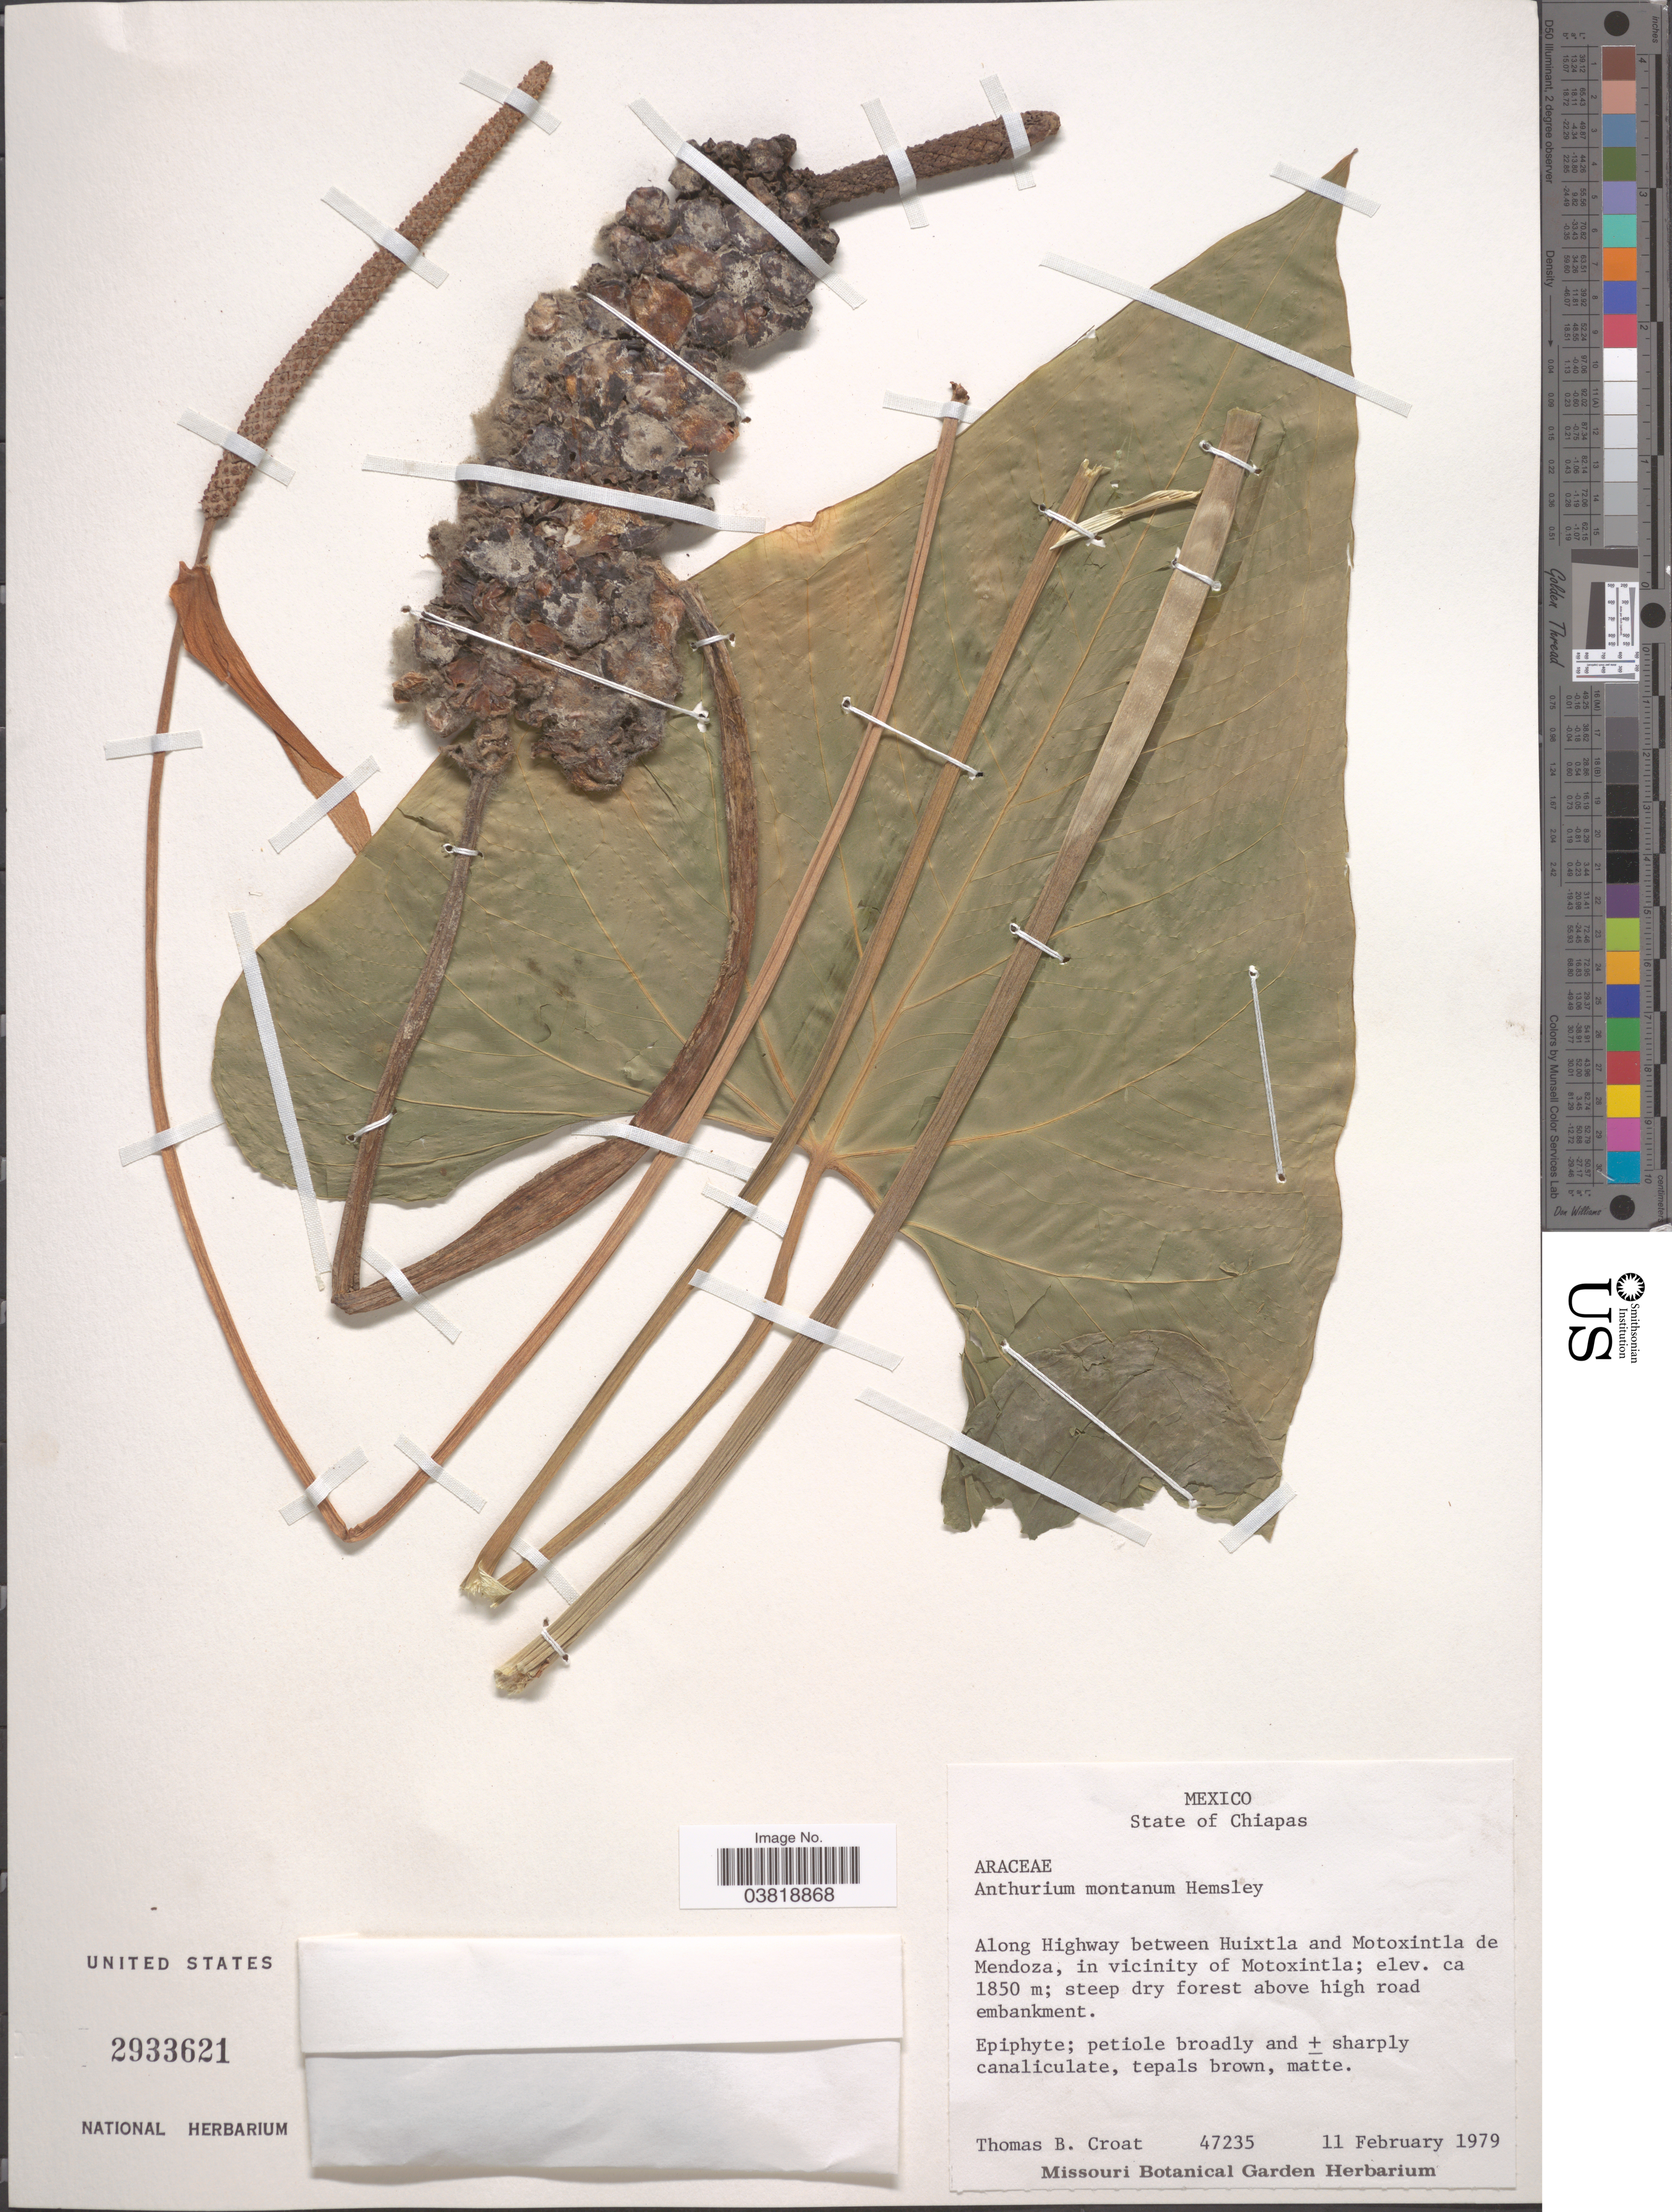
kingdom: Plantae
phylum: Tracheophyta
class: Liliopsida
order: Alismatales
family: Araceae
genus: Anthurium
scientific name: Anthurium montanum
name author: Hemsl.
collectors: T. B. Croat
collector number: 47235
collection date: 1979-02-11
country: Mexico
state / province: Chiapas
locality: Along Highway between Huixtla and Motoxintla de Mendoza, in vicinity of Motoxintla.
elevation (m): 1850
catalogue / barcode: US 2933621